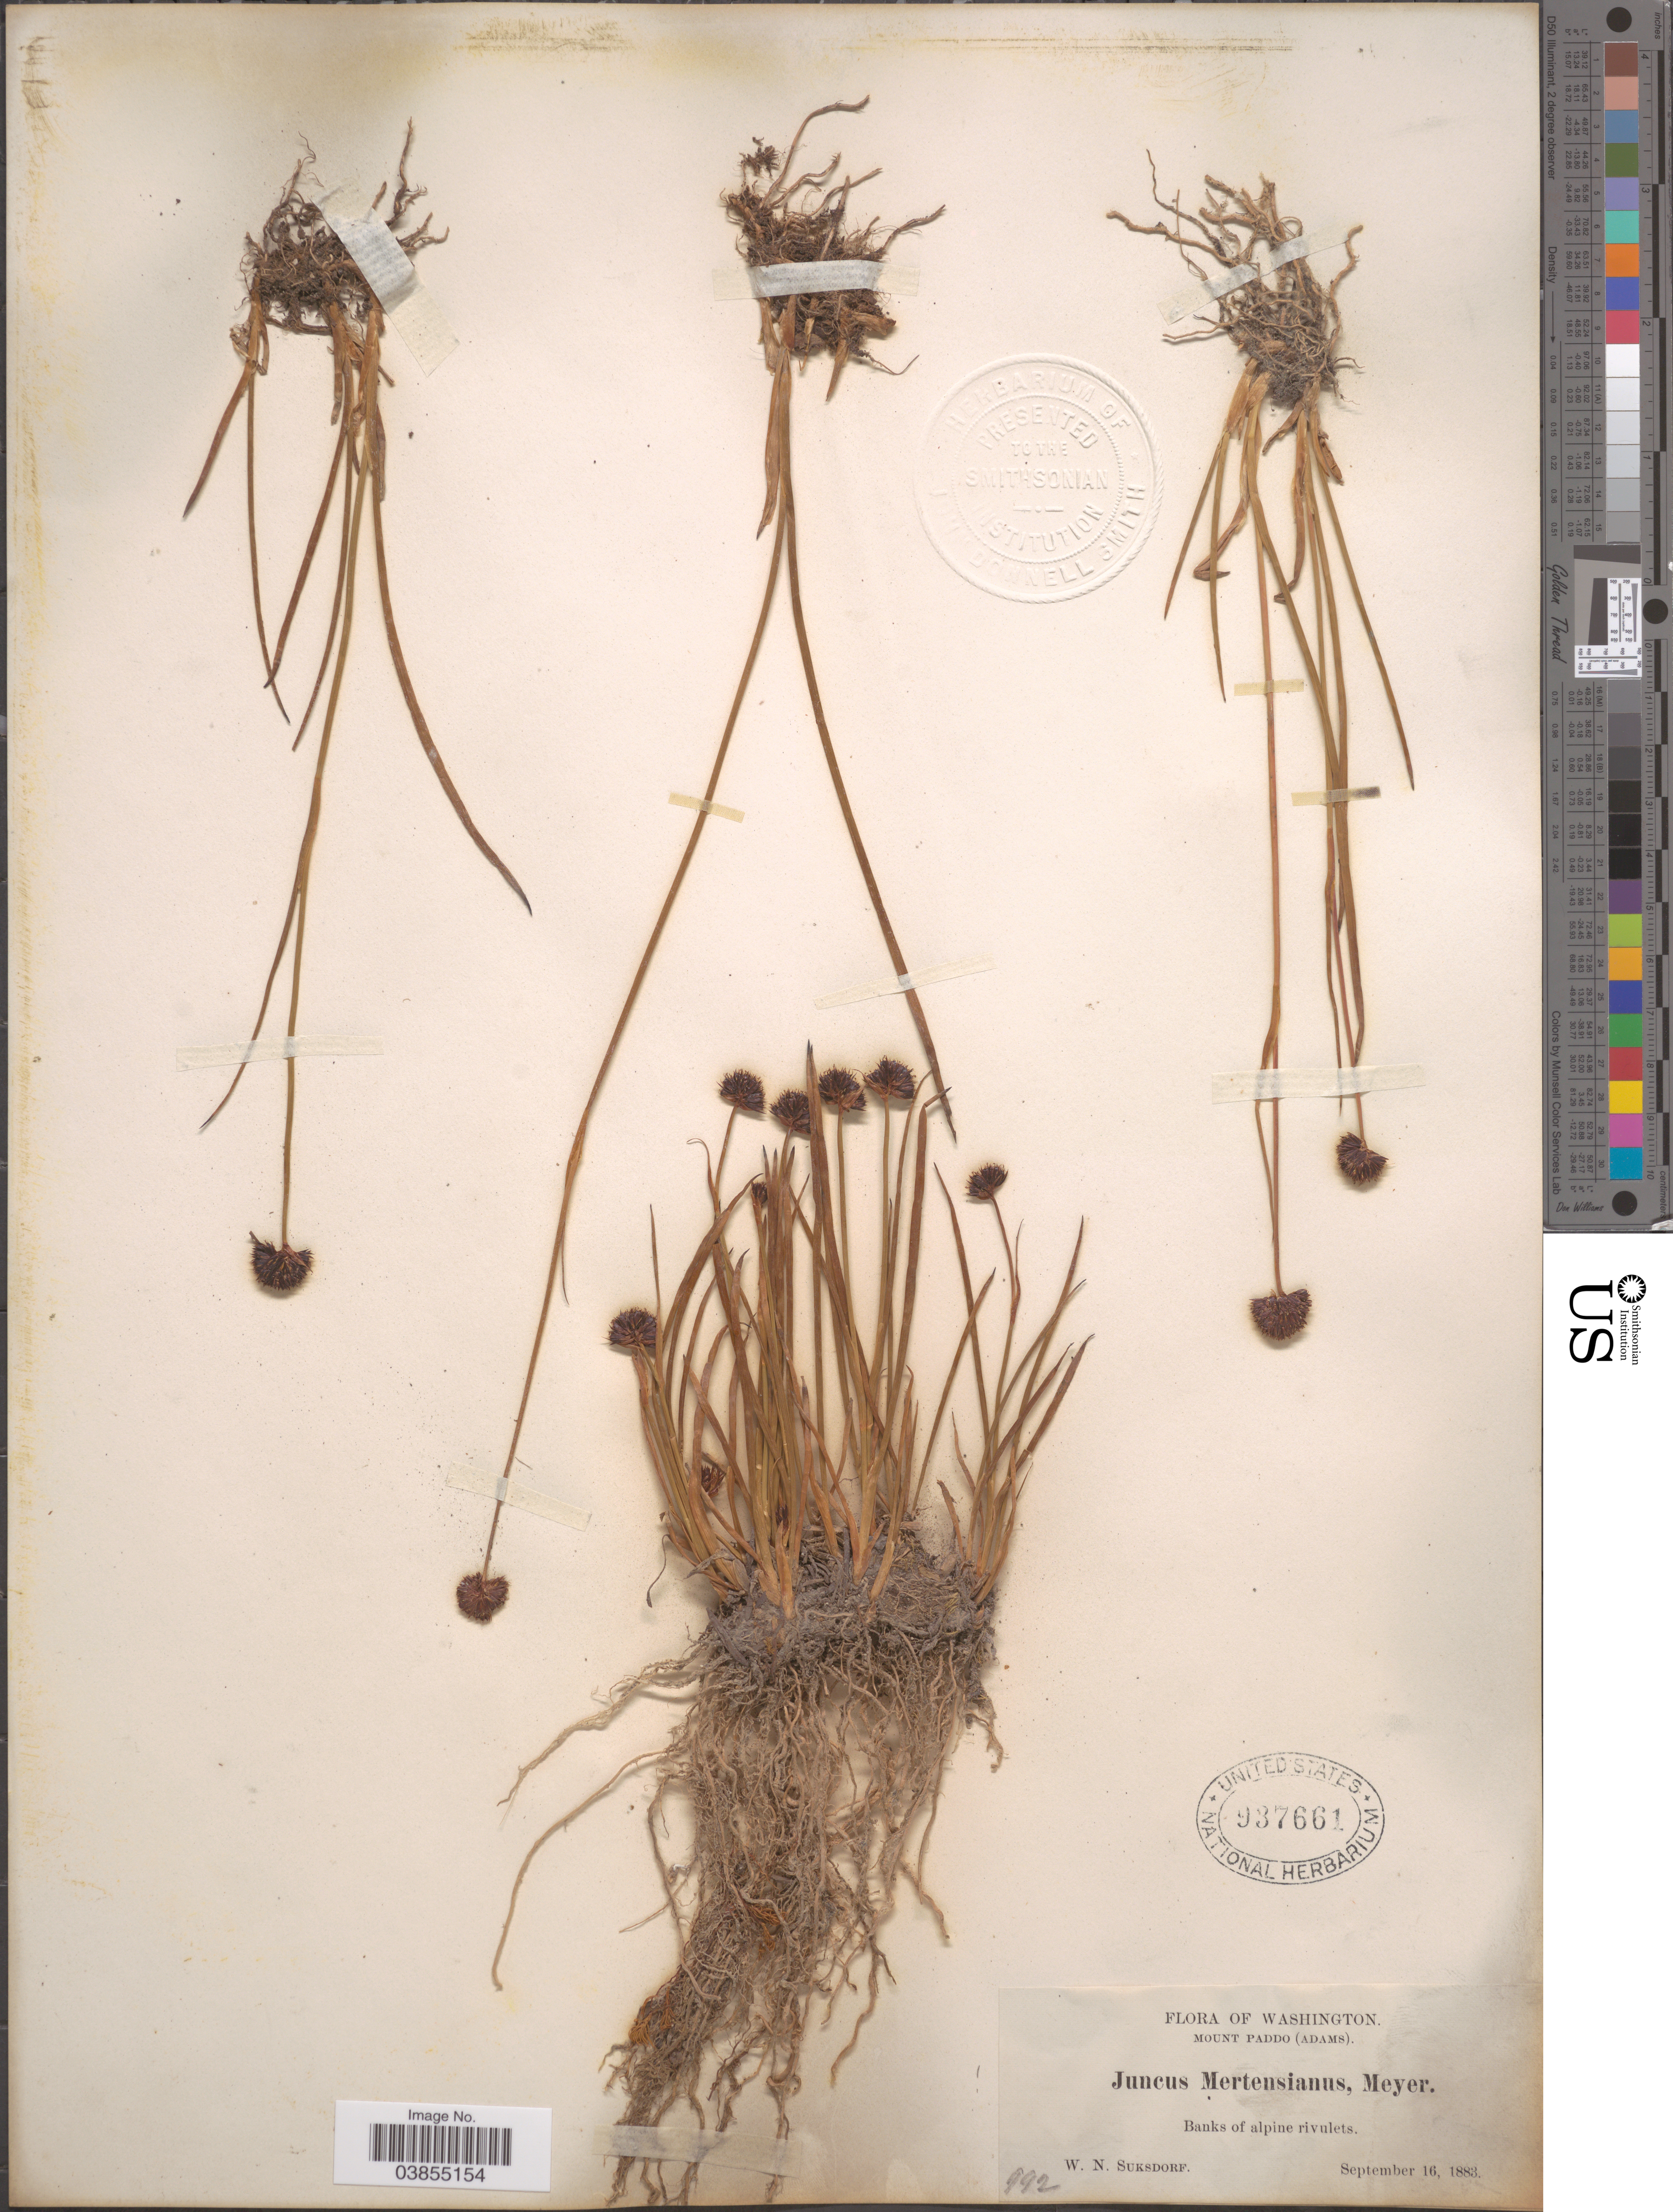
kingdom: Plantae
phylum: Tracheophyta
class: Liliopsida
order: Poales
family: Juncaceae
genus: Juncus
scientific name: Juncus mertensianus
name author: Bong.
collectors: W. N. Suksdorf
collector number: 992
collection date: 1883-09-16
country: United States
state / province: Washington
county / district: Skamania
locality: Mount Paddo (Adams). Banks of alpine rivulets.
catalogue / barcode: US 937661